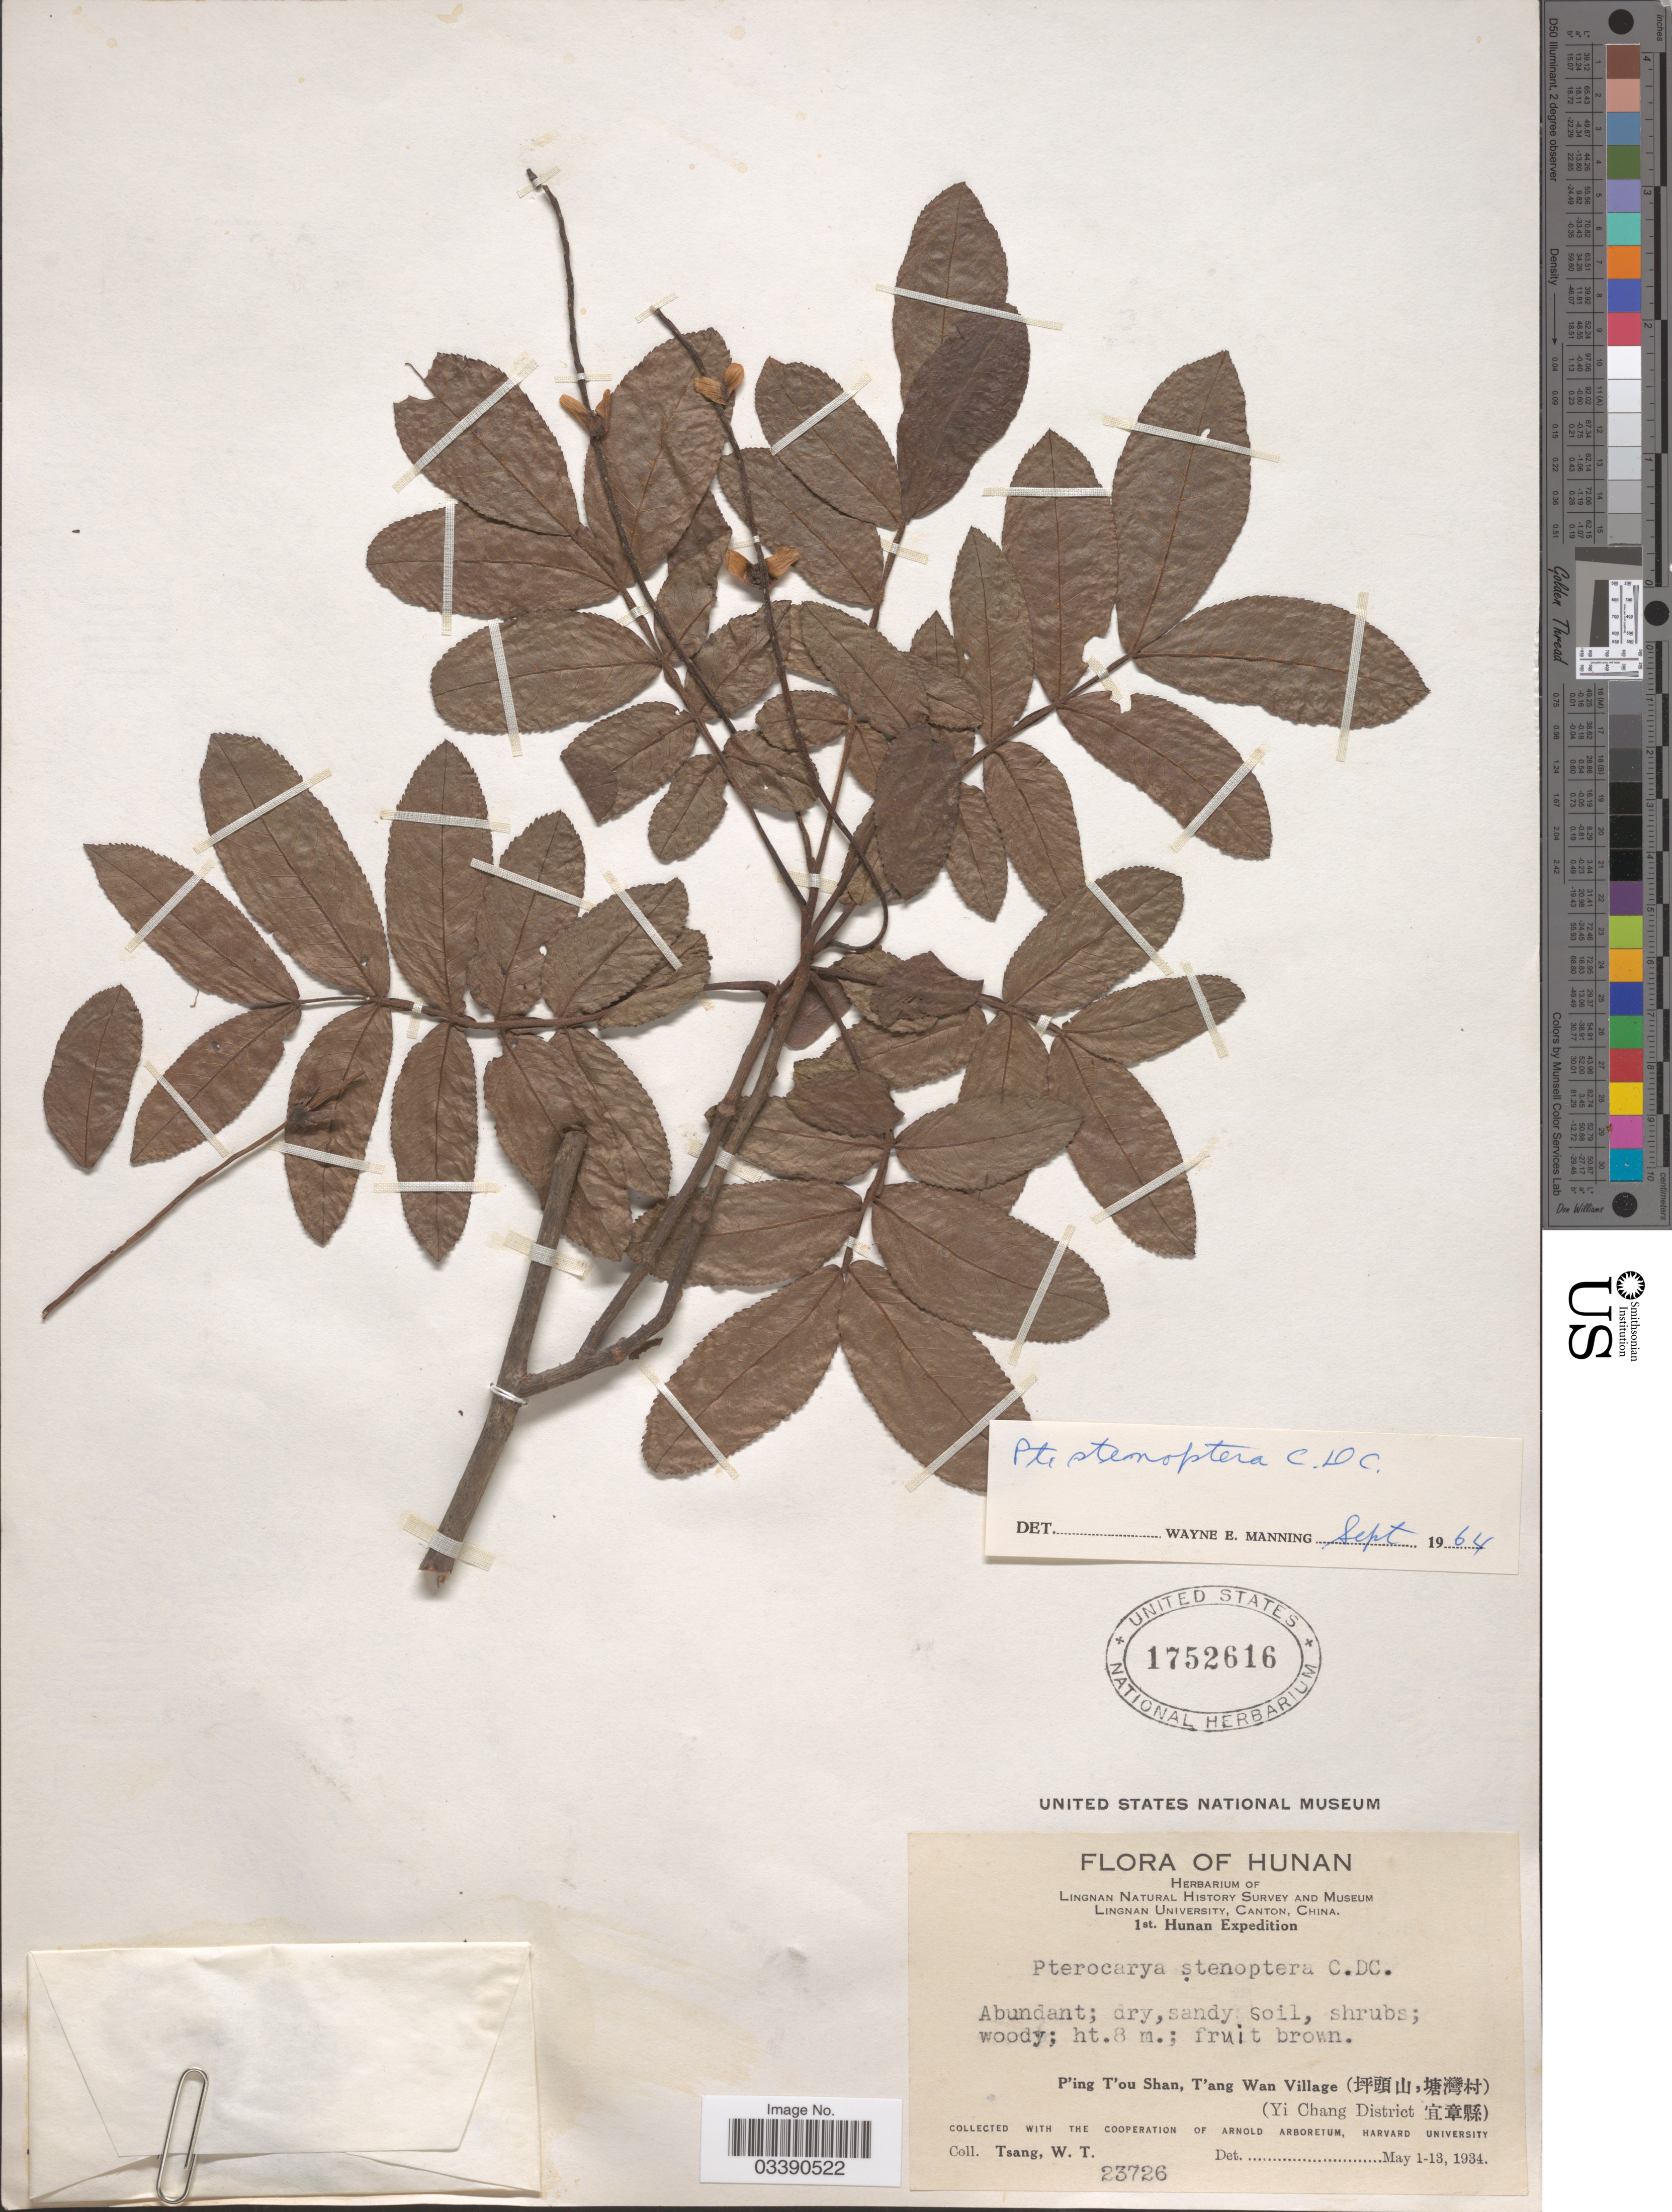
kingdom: Plantae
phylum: Tracheophyta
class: Magnoliopsida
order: Fagales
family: Juglandaceae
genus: Pterocarya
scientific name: Pterocarya stenoptera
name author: C. DC.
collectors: W. T. Tsang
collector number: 23726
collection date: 1934-05-01/1934-05-13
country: China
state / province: Hunan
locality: P'ing T'ou Shan, T'ang Wan Village X. (Yi Chang District X).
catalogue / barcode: US 1752616